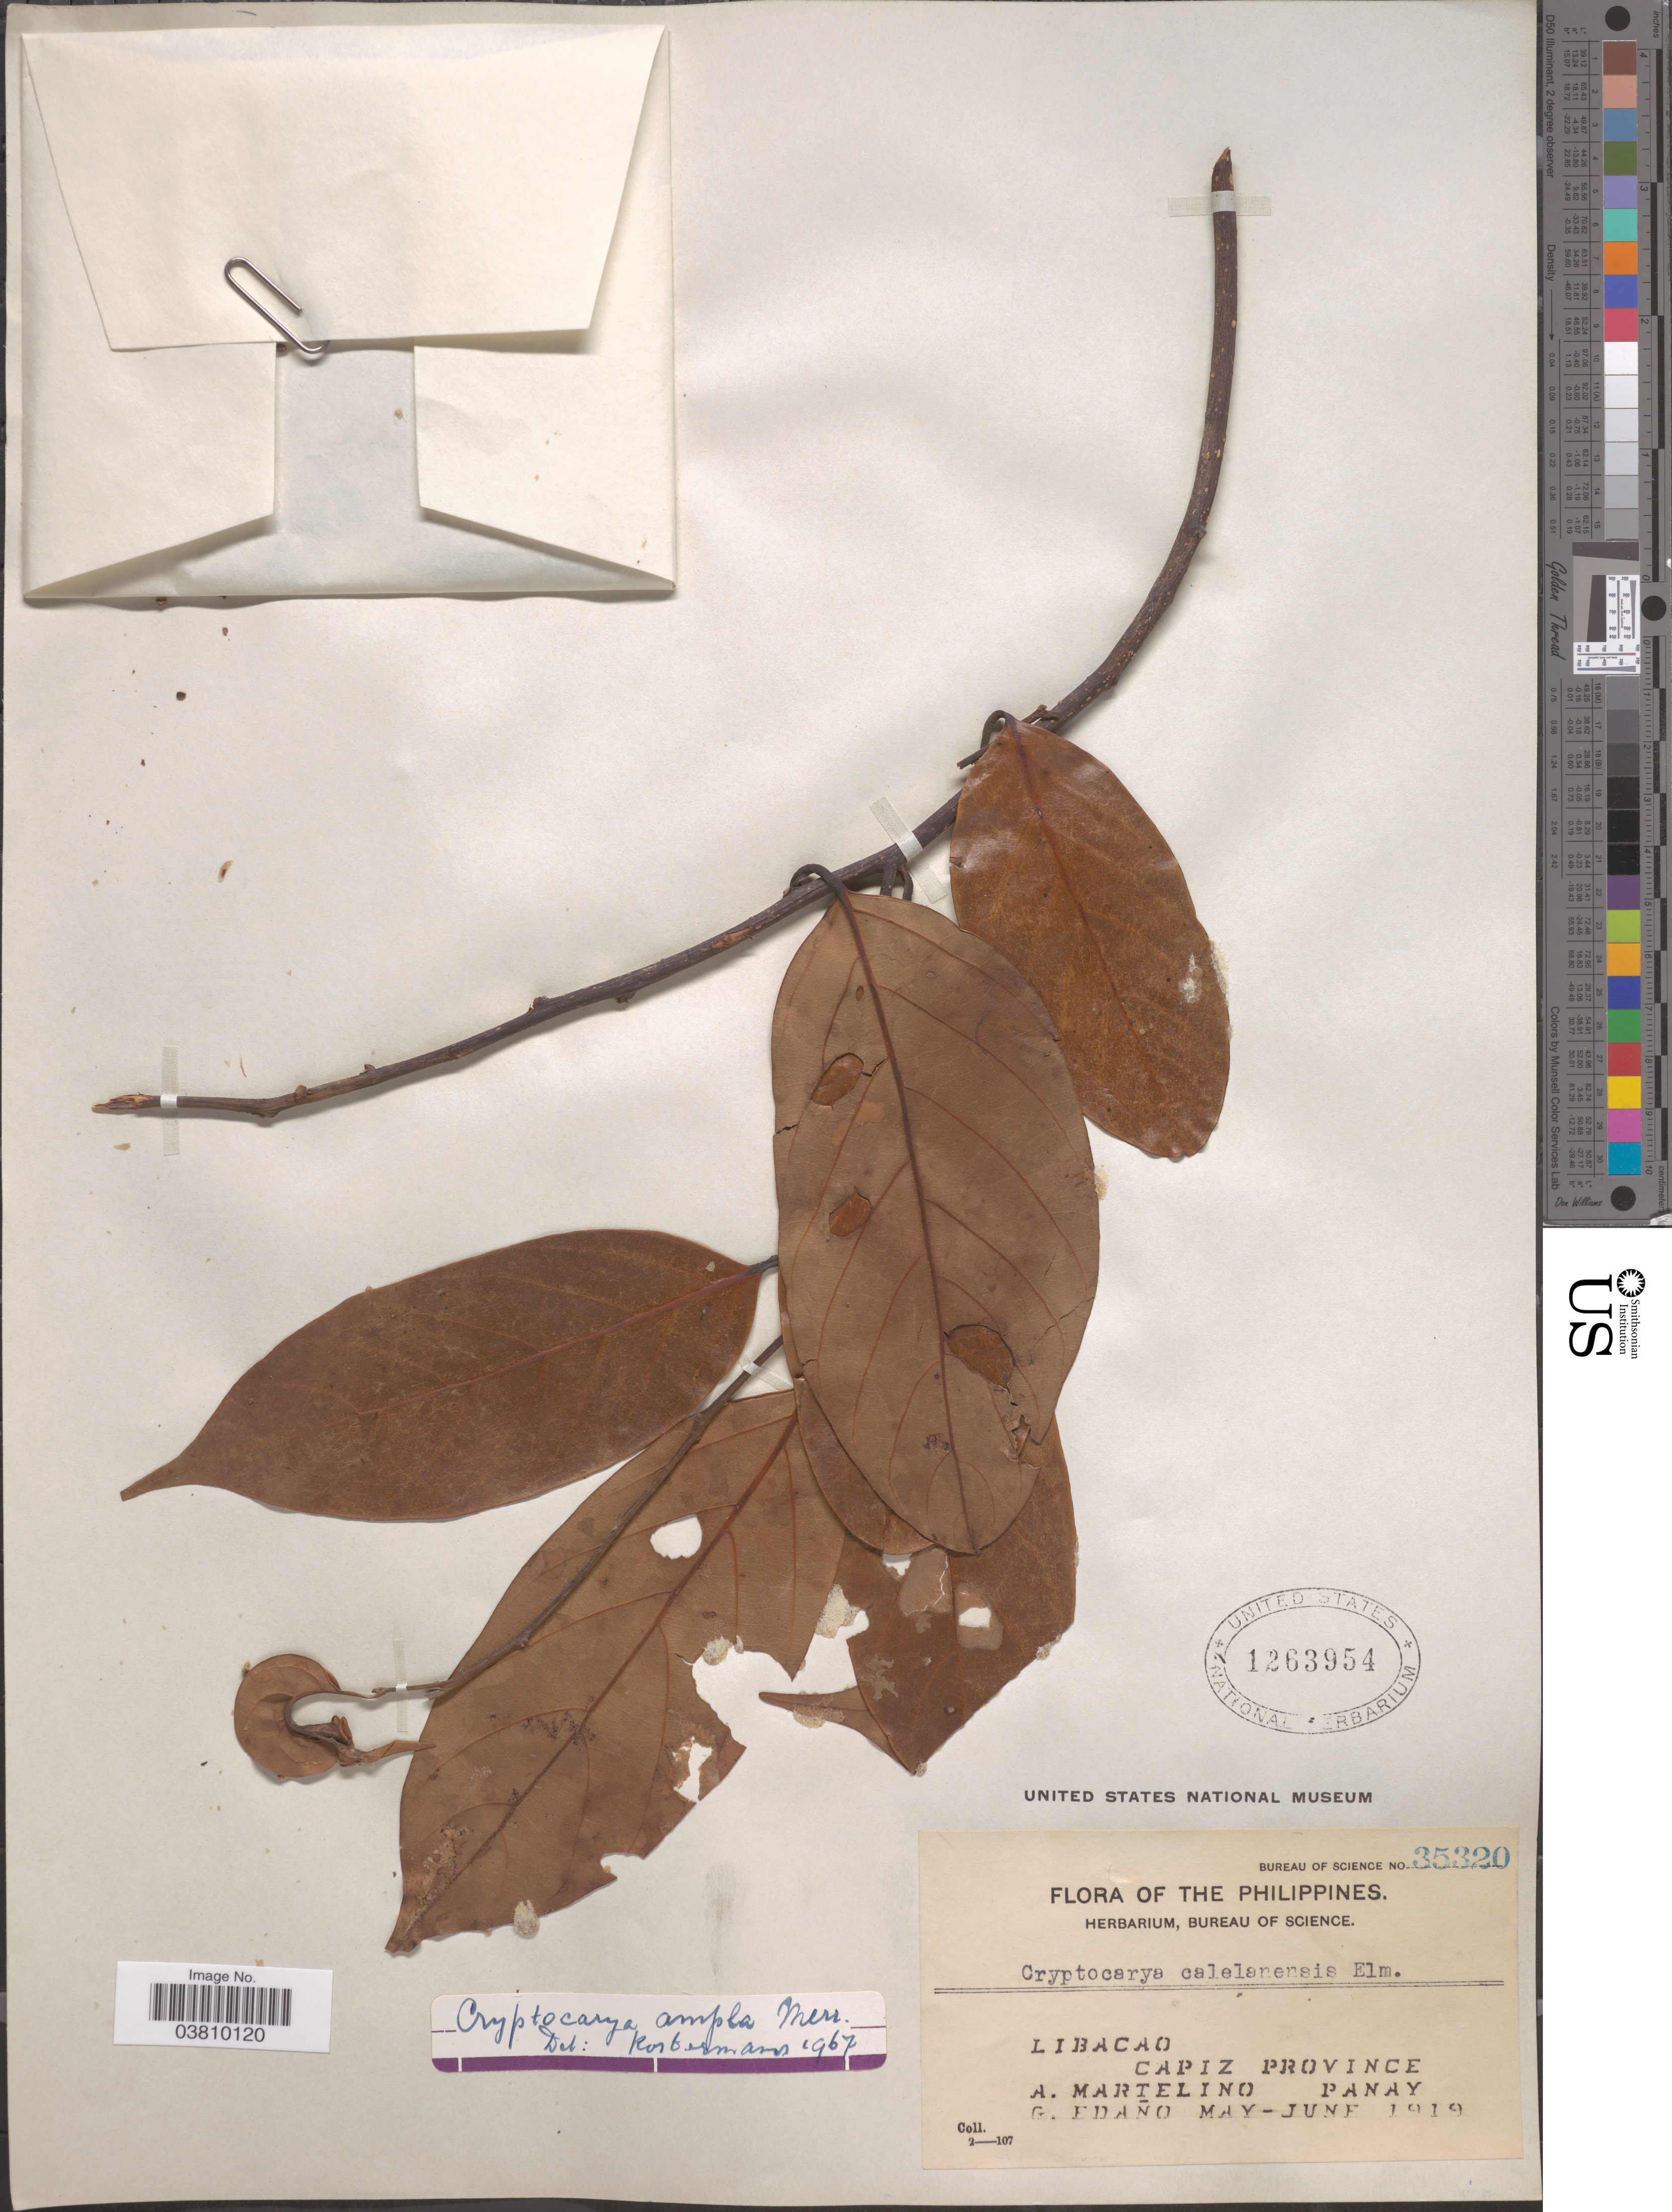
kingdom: Plantae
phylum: Tracheophyta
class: Magnoliopsida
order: Laurales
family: Lauraceae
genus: Cryptocarya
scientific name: Cryptocarya ampla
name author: Merr.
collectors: A. Martelino & G. Edaño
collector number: Bureau of Science 35320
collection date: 1919-05/1919-06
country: Philippines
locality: Libacao, Capiz Province, Panay.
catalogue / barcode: US 1263954